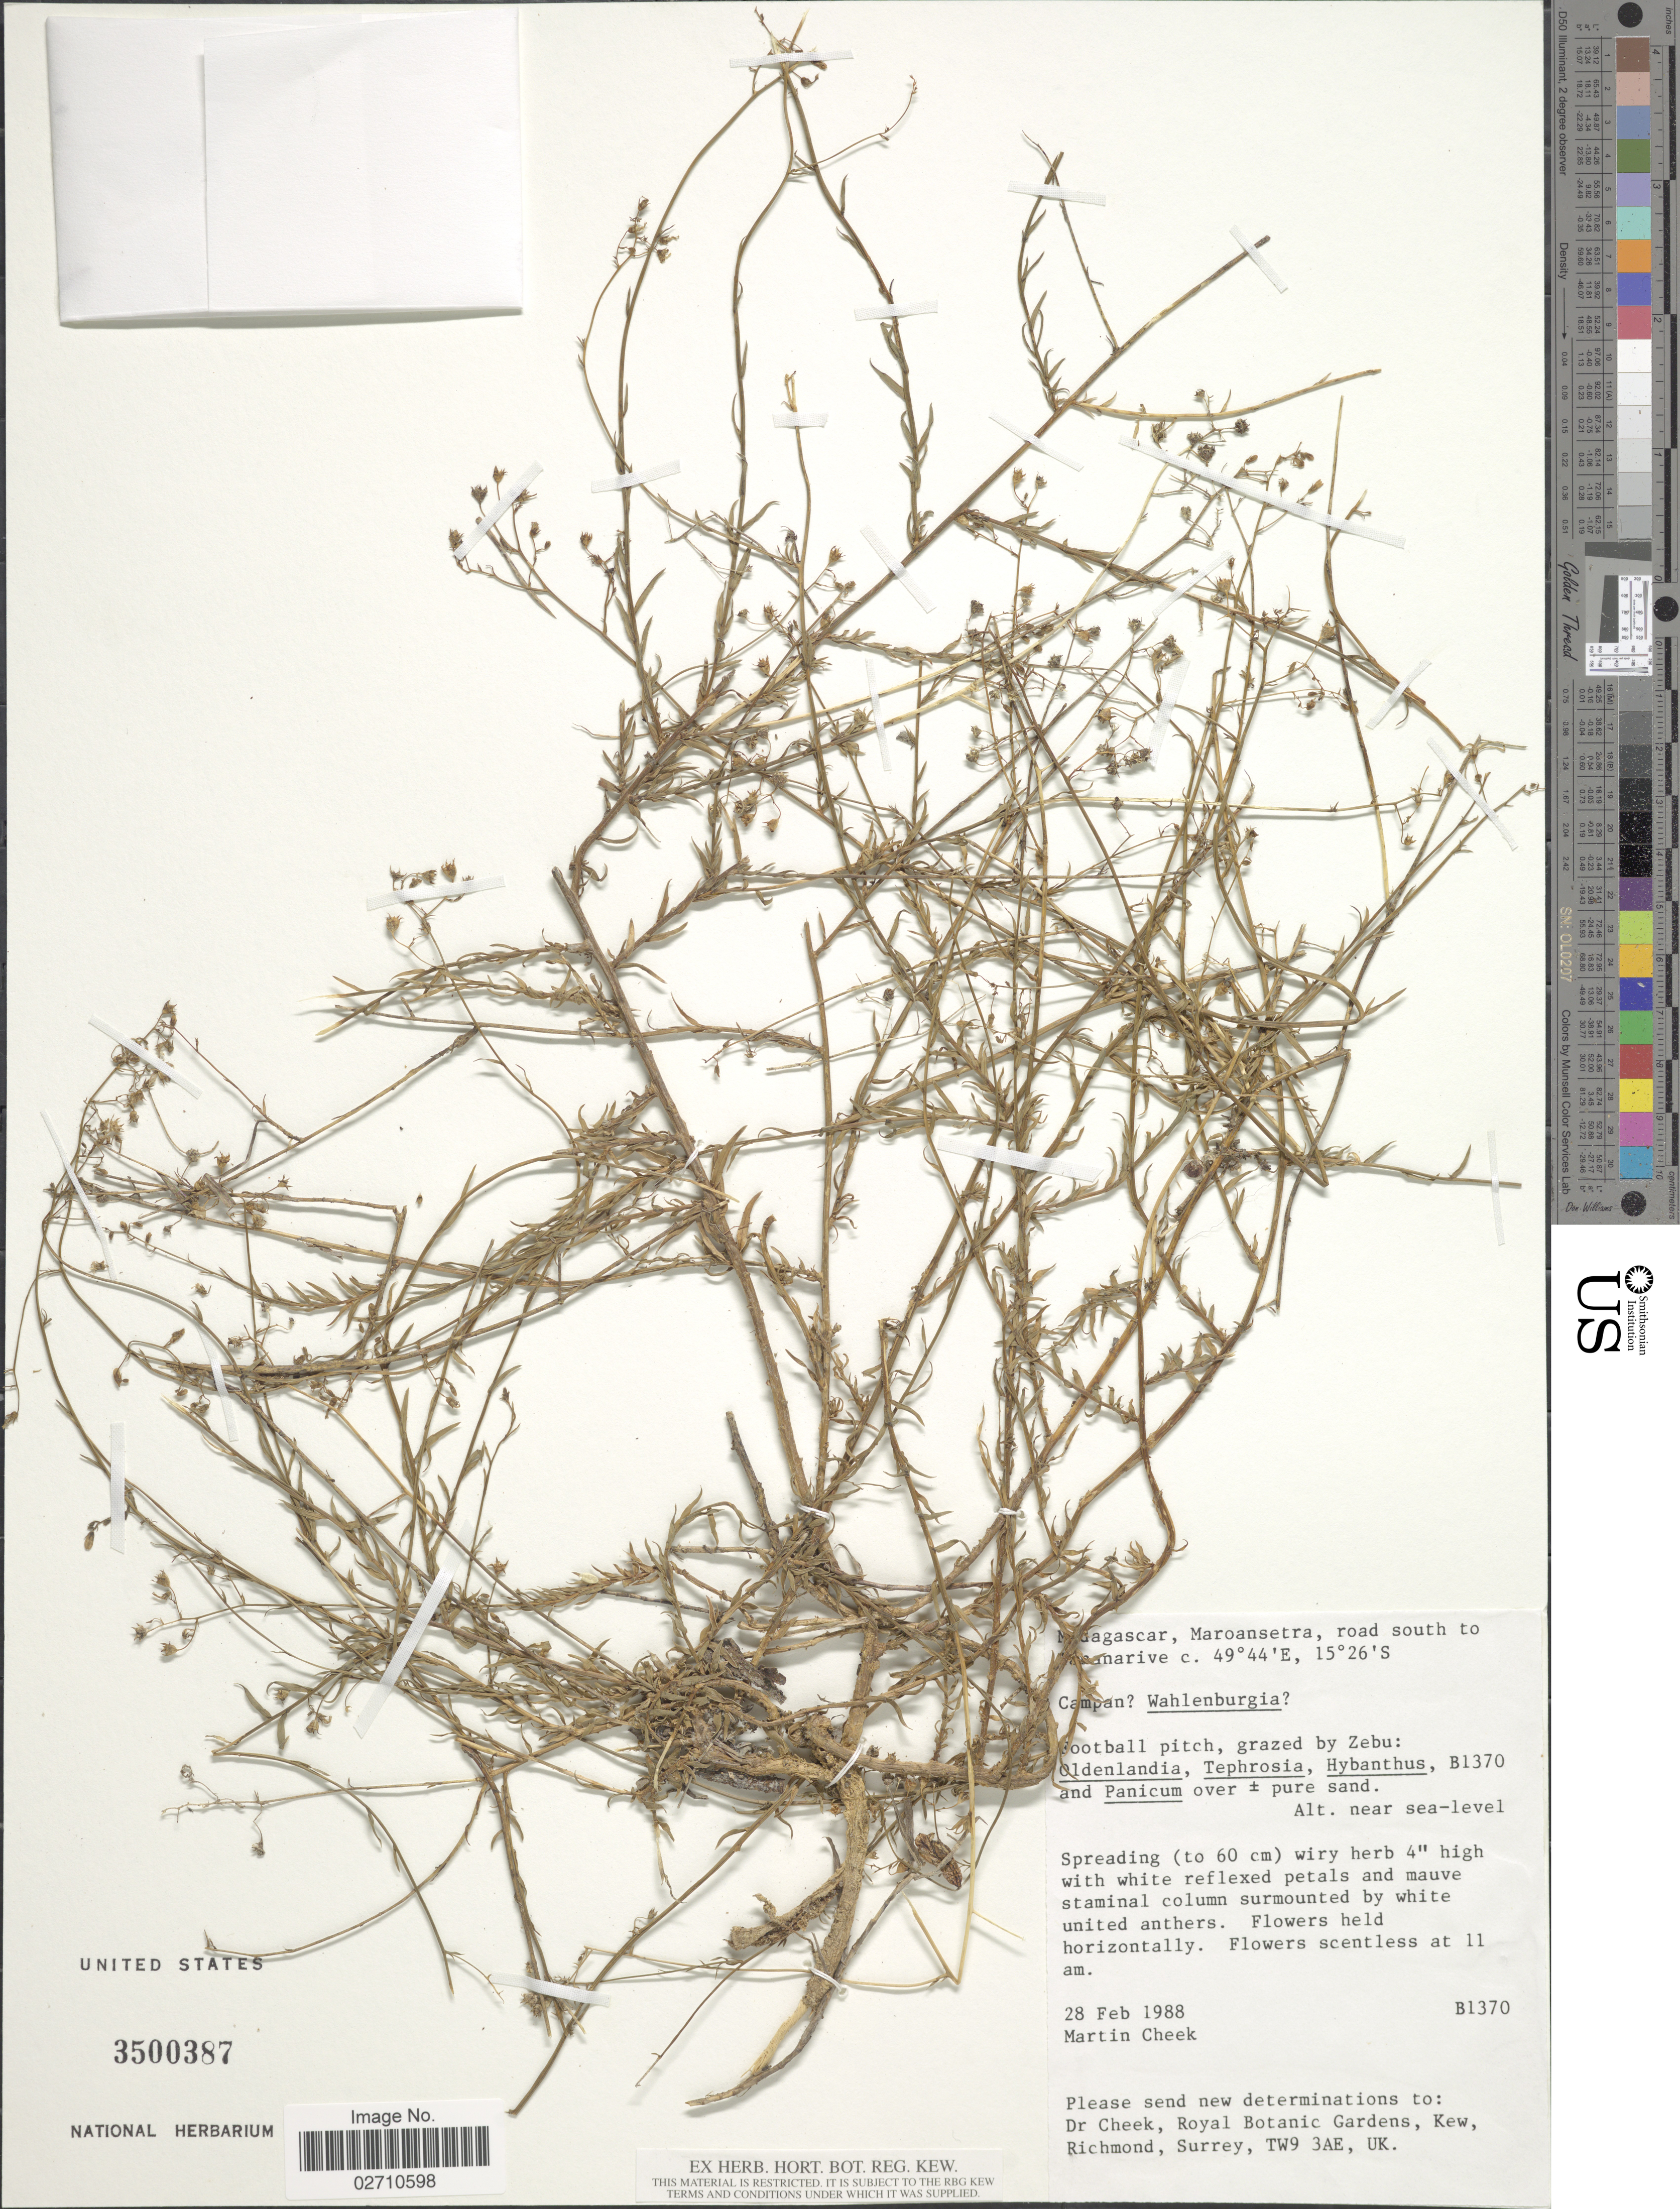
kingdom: Plantae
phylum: Tracheophyta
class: Magnoliopsida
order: Asterales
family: Campanulaceae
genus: Wahlenbergia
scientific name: Wahlenbergia sp.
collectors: M. Cheek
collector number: B1370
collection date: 1988-02-28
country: Madagascar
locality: Maroansetra, road south to Tananarive.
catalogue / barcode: US 3500387